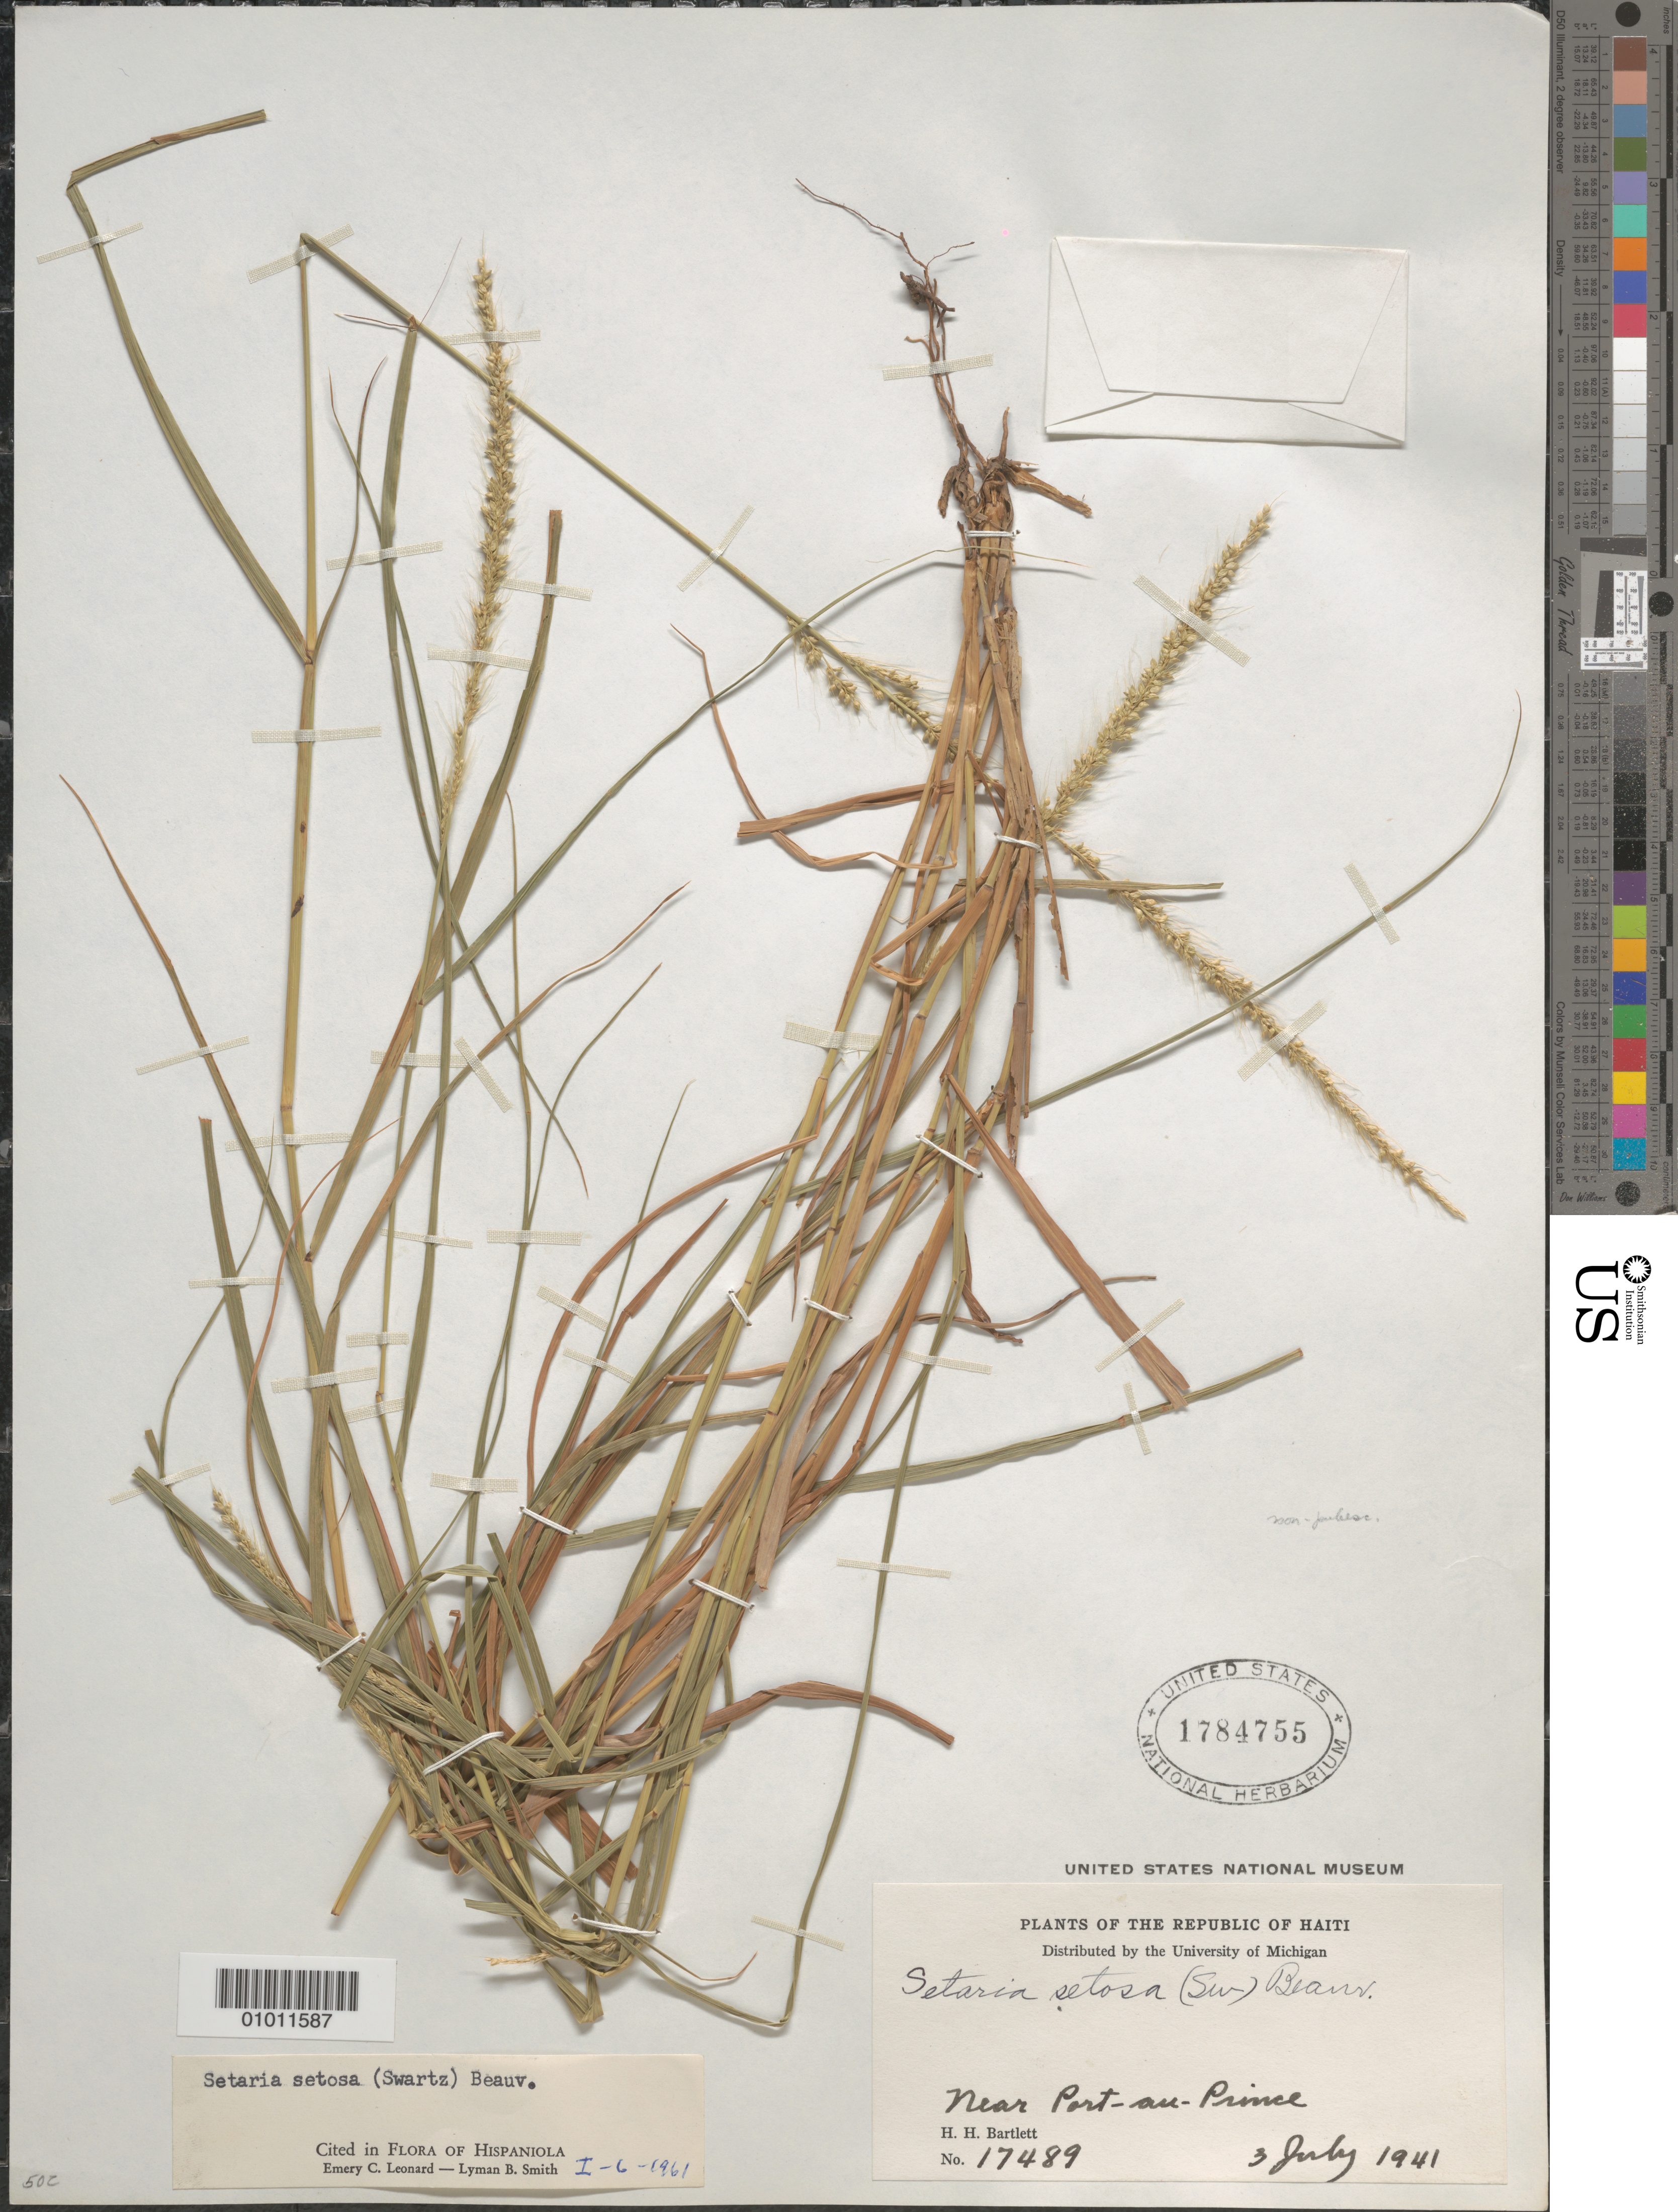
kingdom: Plantae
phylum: Tracheophyta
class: Liliopsida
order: Poales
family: Poaceae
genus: Setaria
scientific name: Setaria setosa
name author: (Sw.) P. Beauv.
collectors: H. H. Bartlett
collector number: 17489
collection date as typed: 03 Jul 1941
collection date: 1941-07-03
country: Haiti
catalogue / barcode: US 1784755